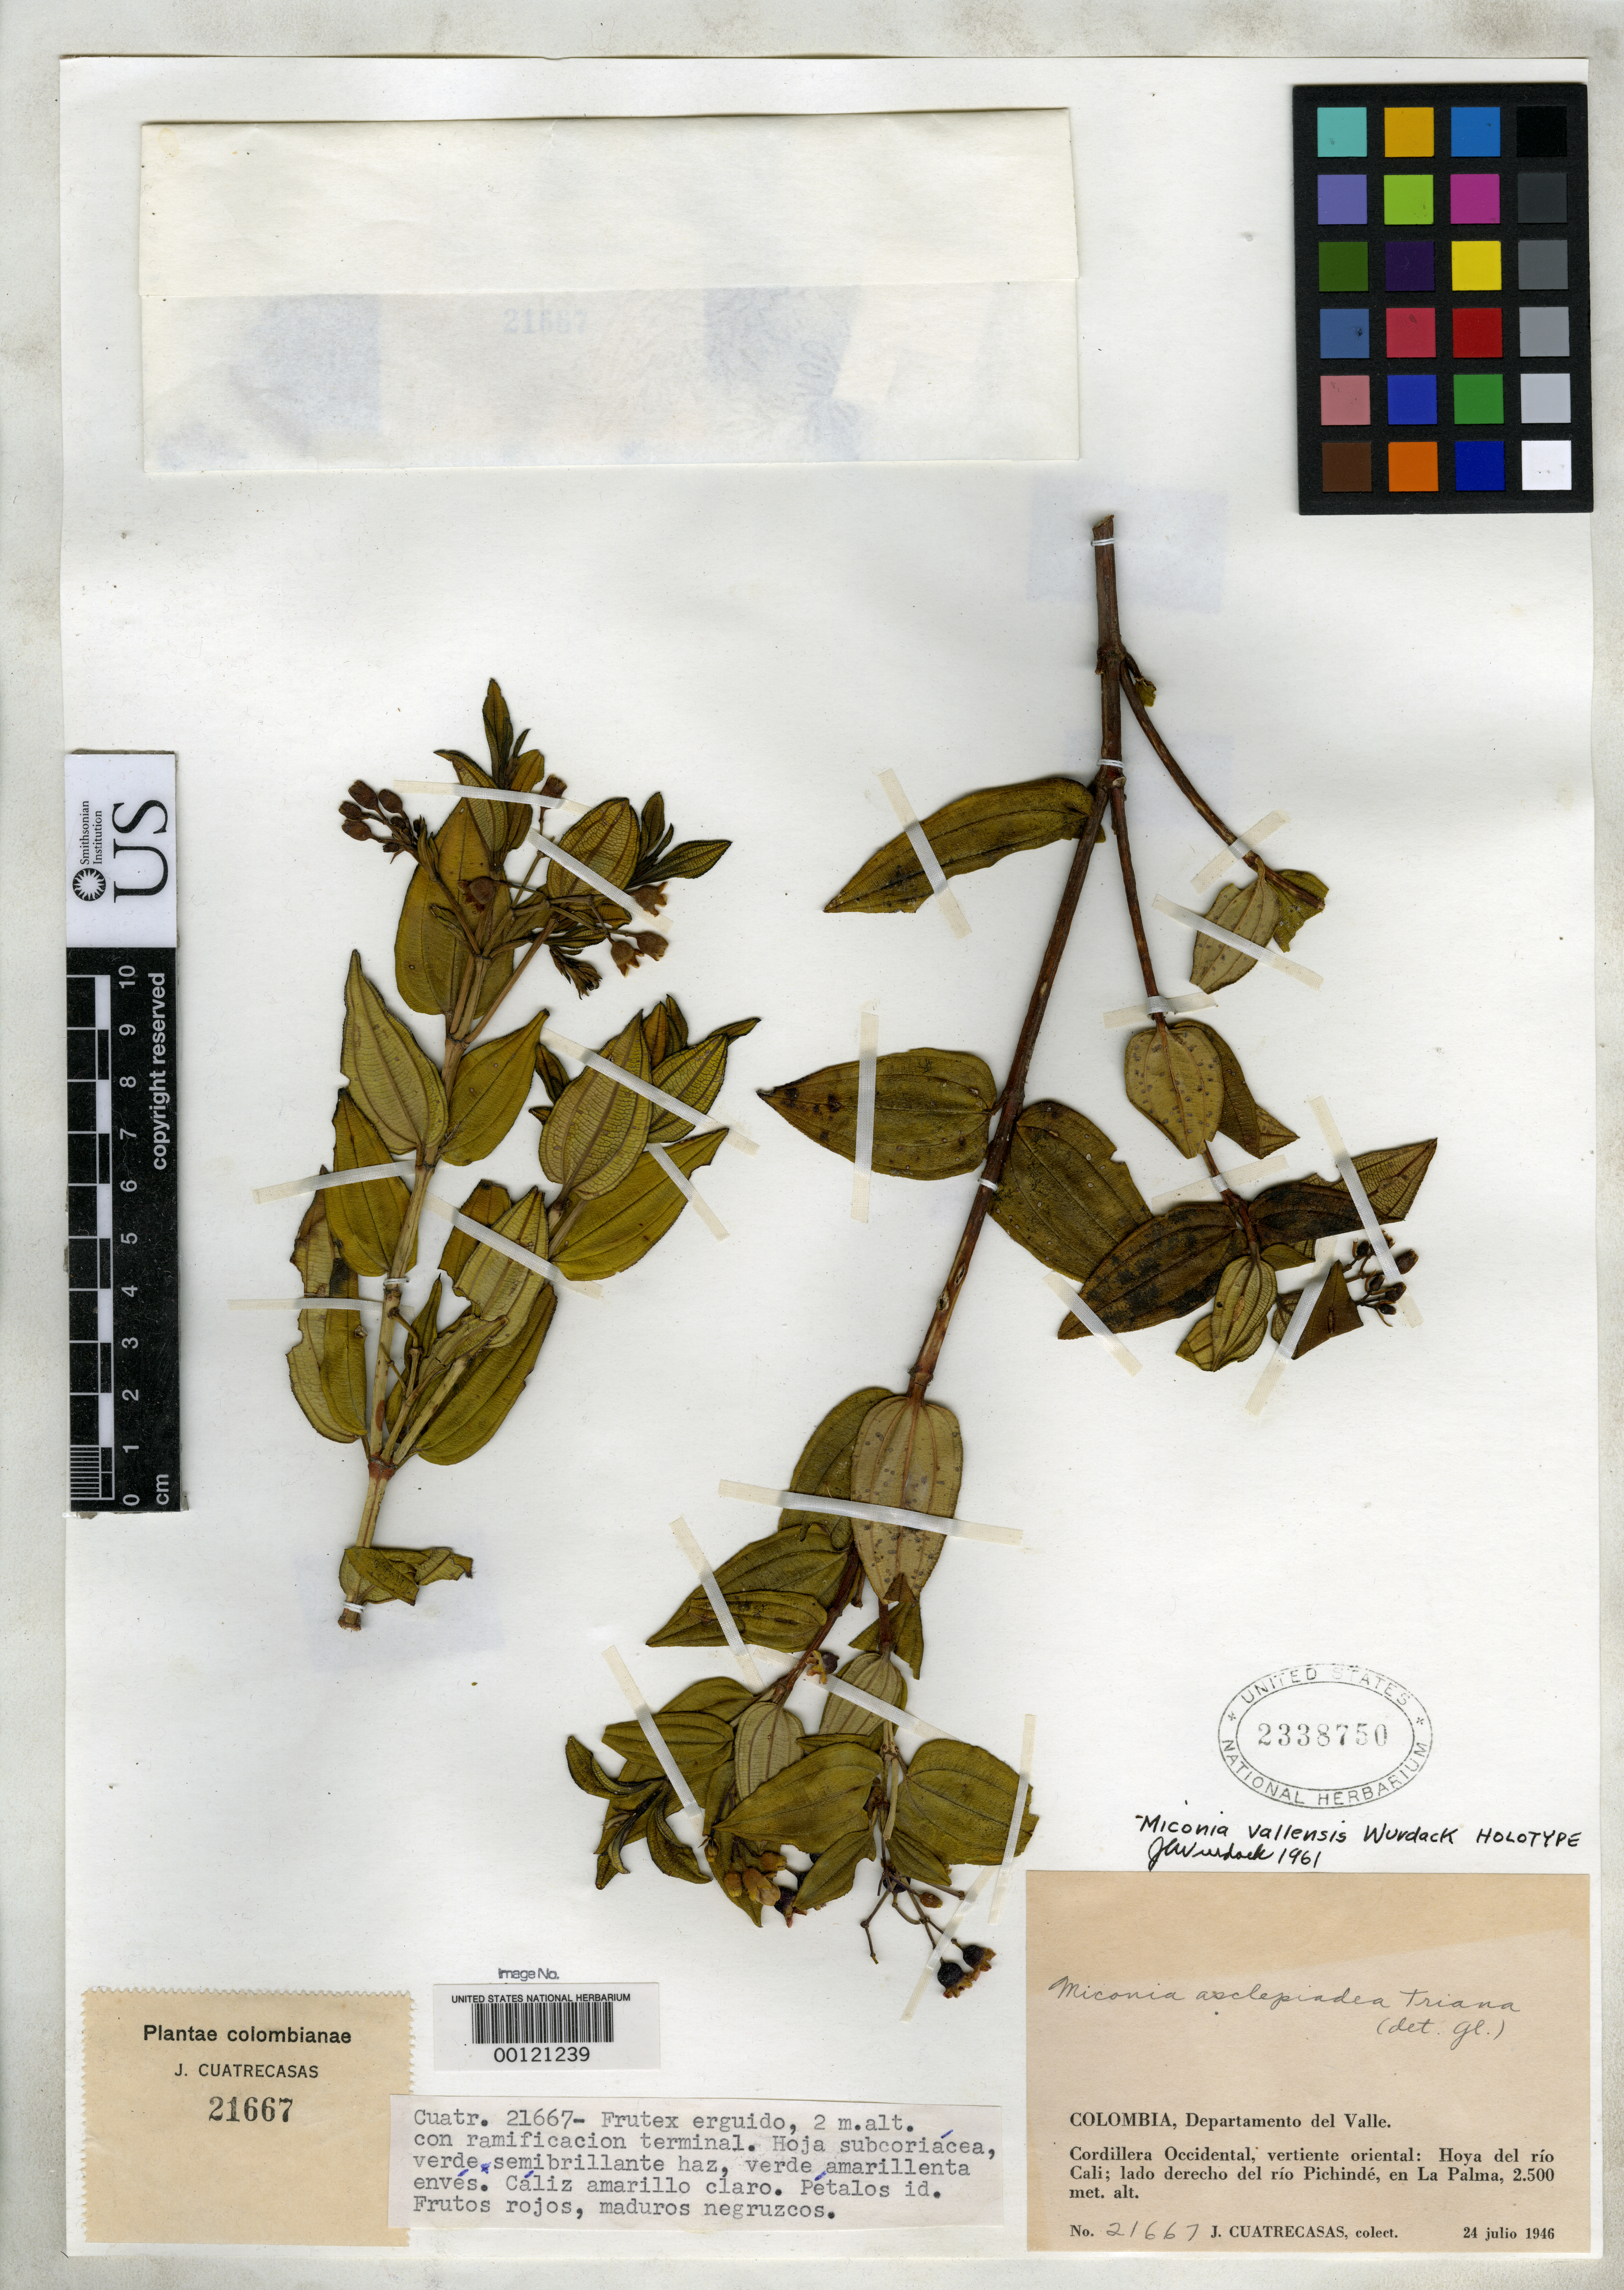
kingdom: Plantae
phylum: Tracheophyta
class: Magnoliopsida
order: Myrtales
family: Melastomataceae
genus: Miconia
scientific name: Miconia vallensis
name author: Wurdack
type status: Holotype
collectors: J. Cuatrecasas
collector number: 21667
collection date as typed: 24 Jul 1946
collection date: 1946-07-24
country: Colombia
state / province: Valle del Cauca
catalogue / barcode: US 2338750